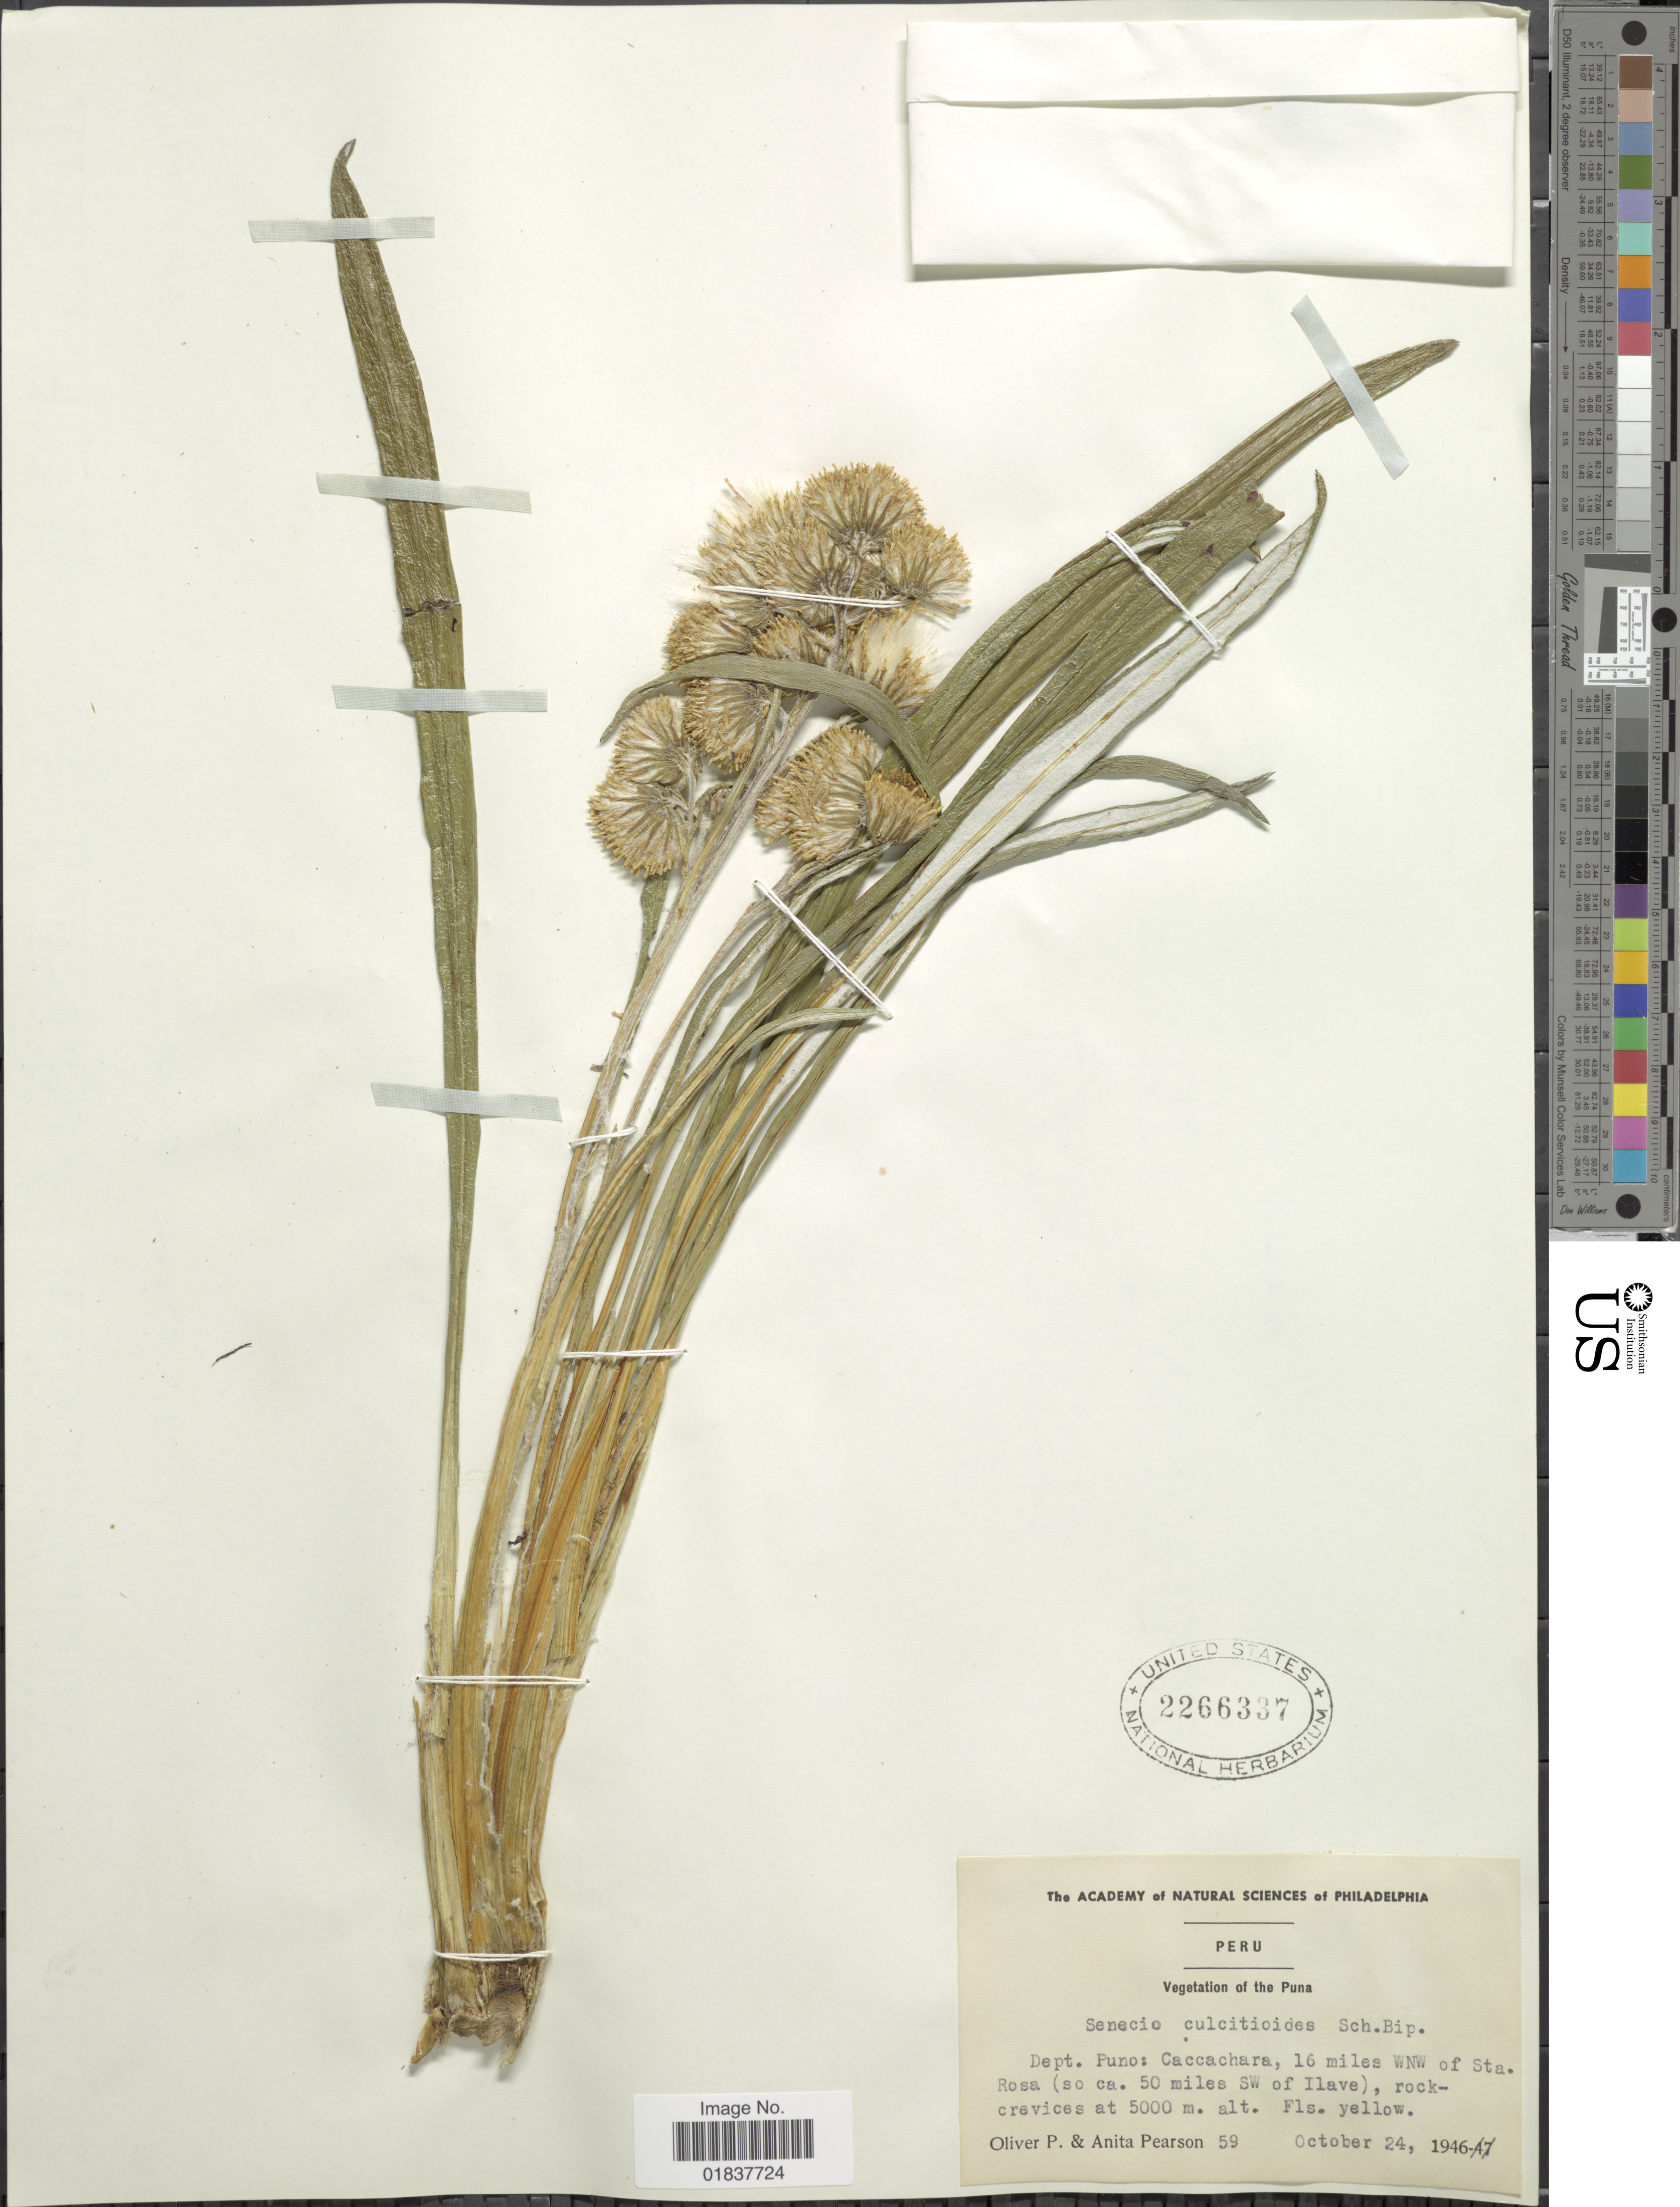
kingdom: Plantae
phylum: Tracheophyta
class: Magnoliopsida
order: Asterales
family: Asteraceae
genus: Senecio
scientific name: Senecio comosus var. culcitioides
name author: (Sch. Bip. ex Wedd.) Cabrera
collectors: P. Oliver & A. Pearson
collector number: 59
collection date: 1946-10-24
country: Peru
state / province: Puno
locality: Caccachara, 16 miles WNW of Sta. Rosa (so ca 50 miles SW of Ilave)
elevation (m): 5000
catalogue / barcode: US 2266337